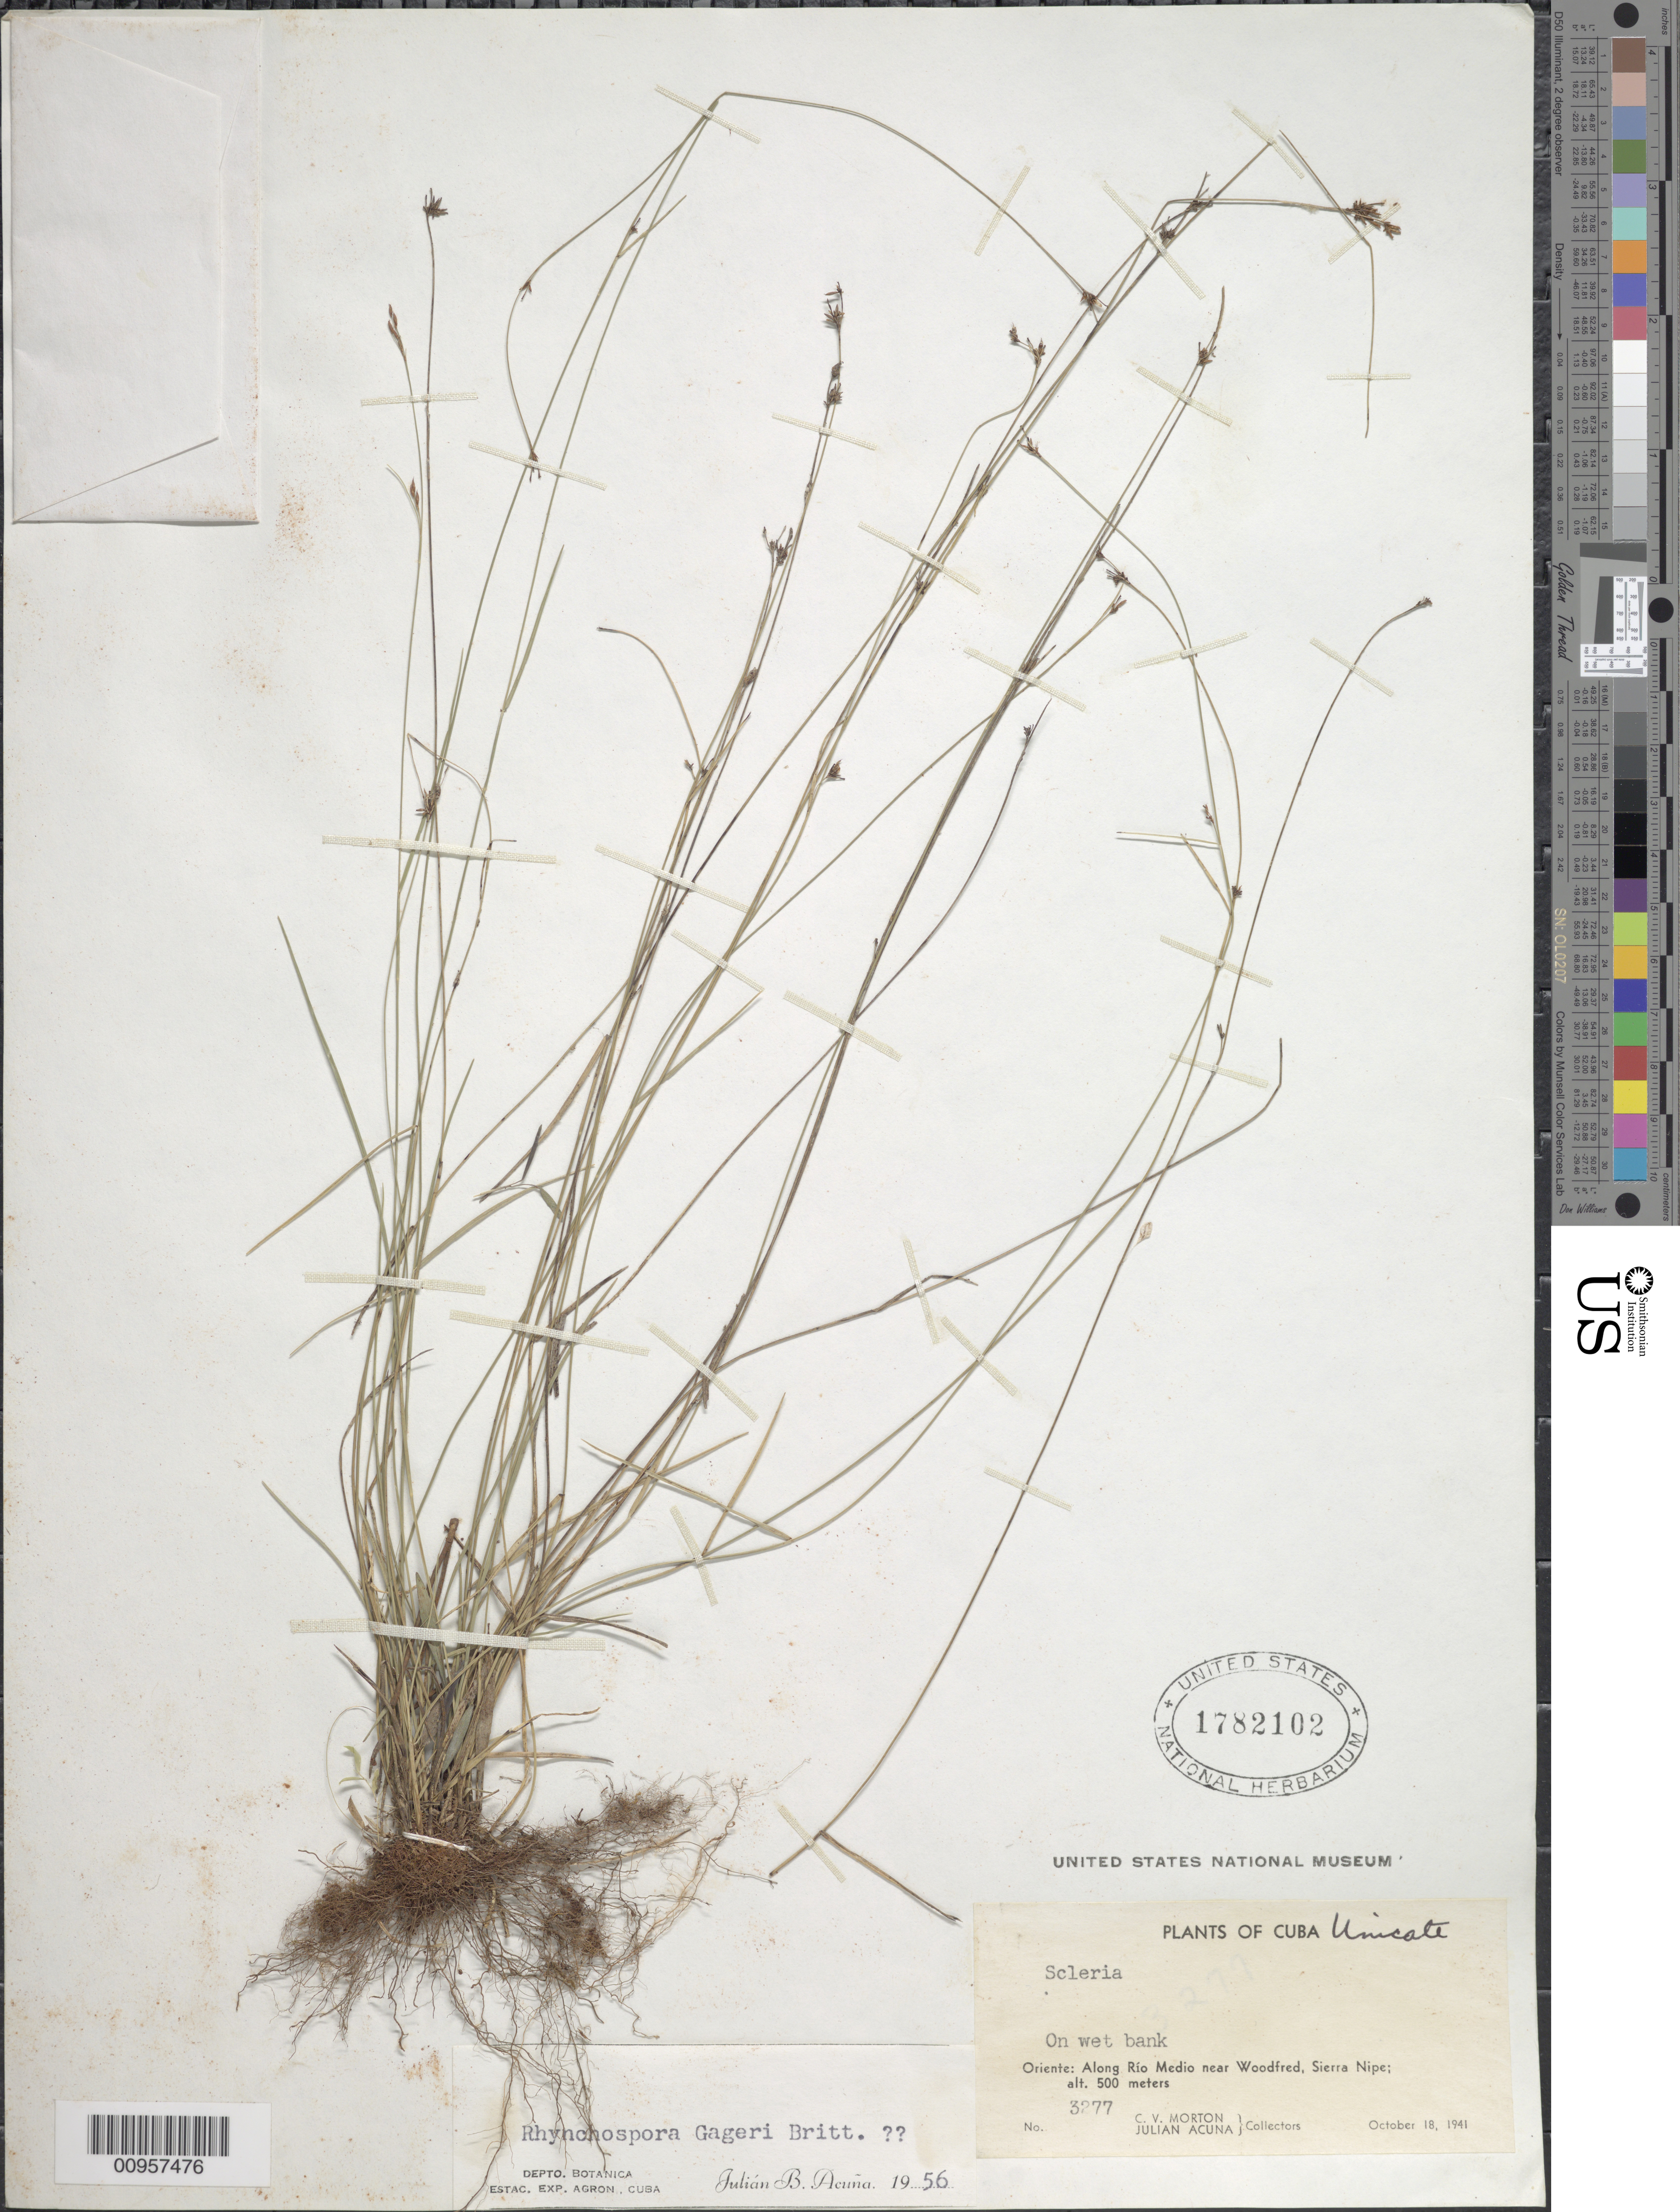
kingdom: Plantae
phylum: Tracheophyta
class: Liliopsida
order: Poales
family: Cyperaceae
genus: Rhynchospora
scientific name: Rhynchospora gageri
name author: Britton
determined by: Acuña, J. B.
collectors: C. V. Morton & J. Acuña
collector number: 3277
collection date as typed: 18 Oct 1941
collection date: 1941-10-18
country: Cuba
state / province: Holguín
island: Cuba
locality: Bank, along Río Medio near Woodfred, Sierra Nipe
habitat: On wet bank along rio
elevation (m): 500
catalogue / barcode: US 1782102